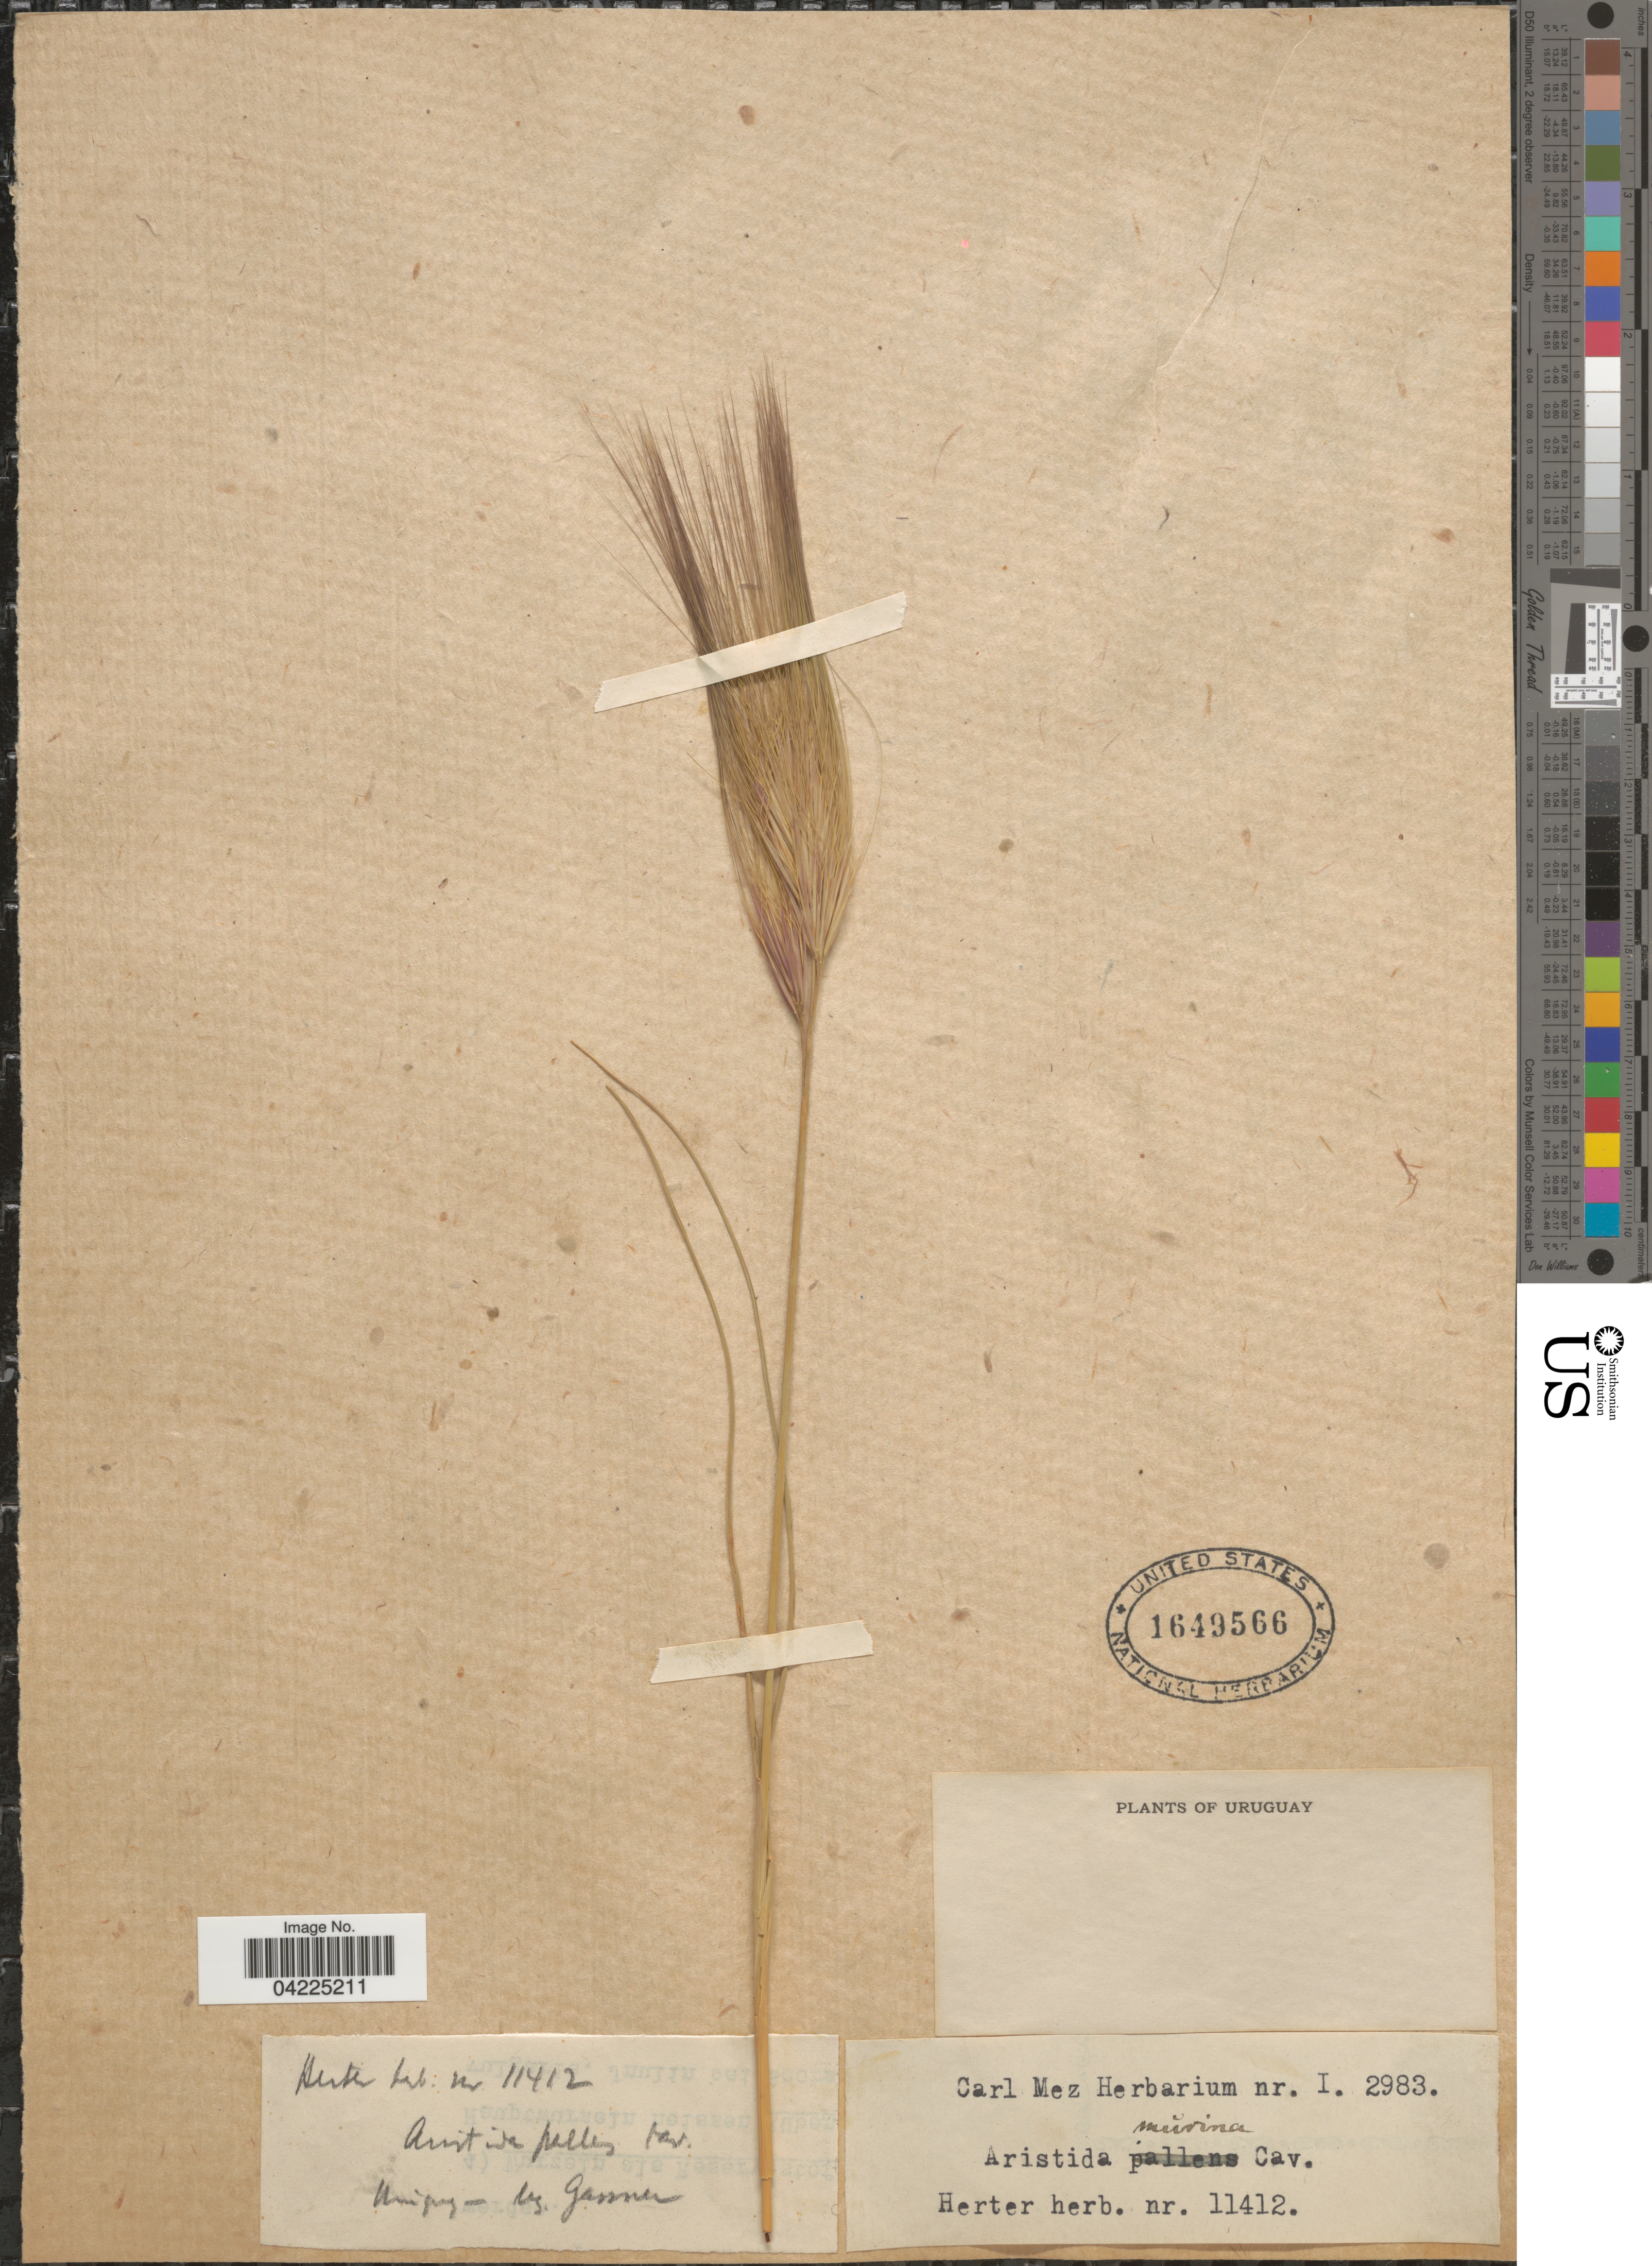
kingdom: Plantae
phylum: Tracheophyta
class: Liliopsida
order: Poales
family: Poaceae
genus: Aristida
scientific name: Aristida murina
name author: Cav.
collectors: Herter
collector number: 11412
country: Uruguay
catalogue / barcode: US 1649566